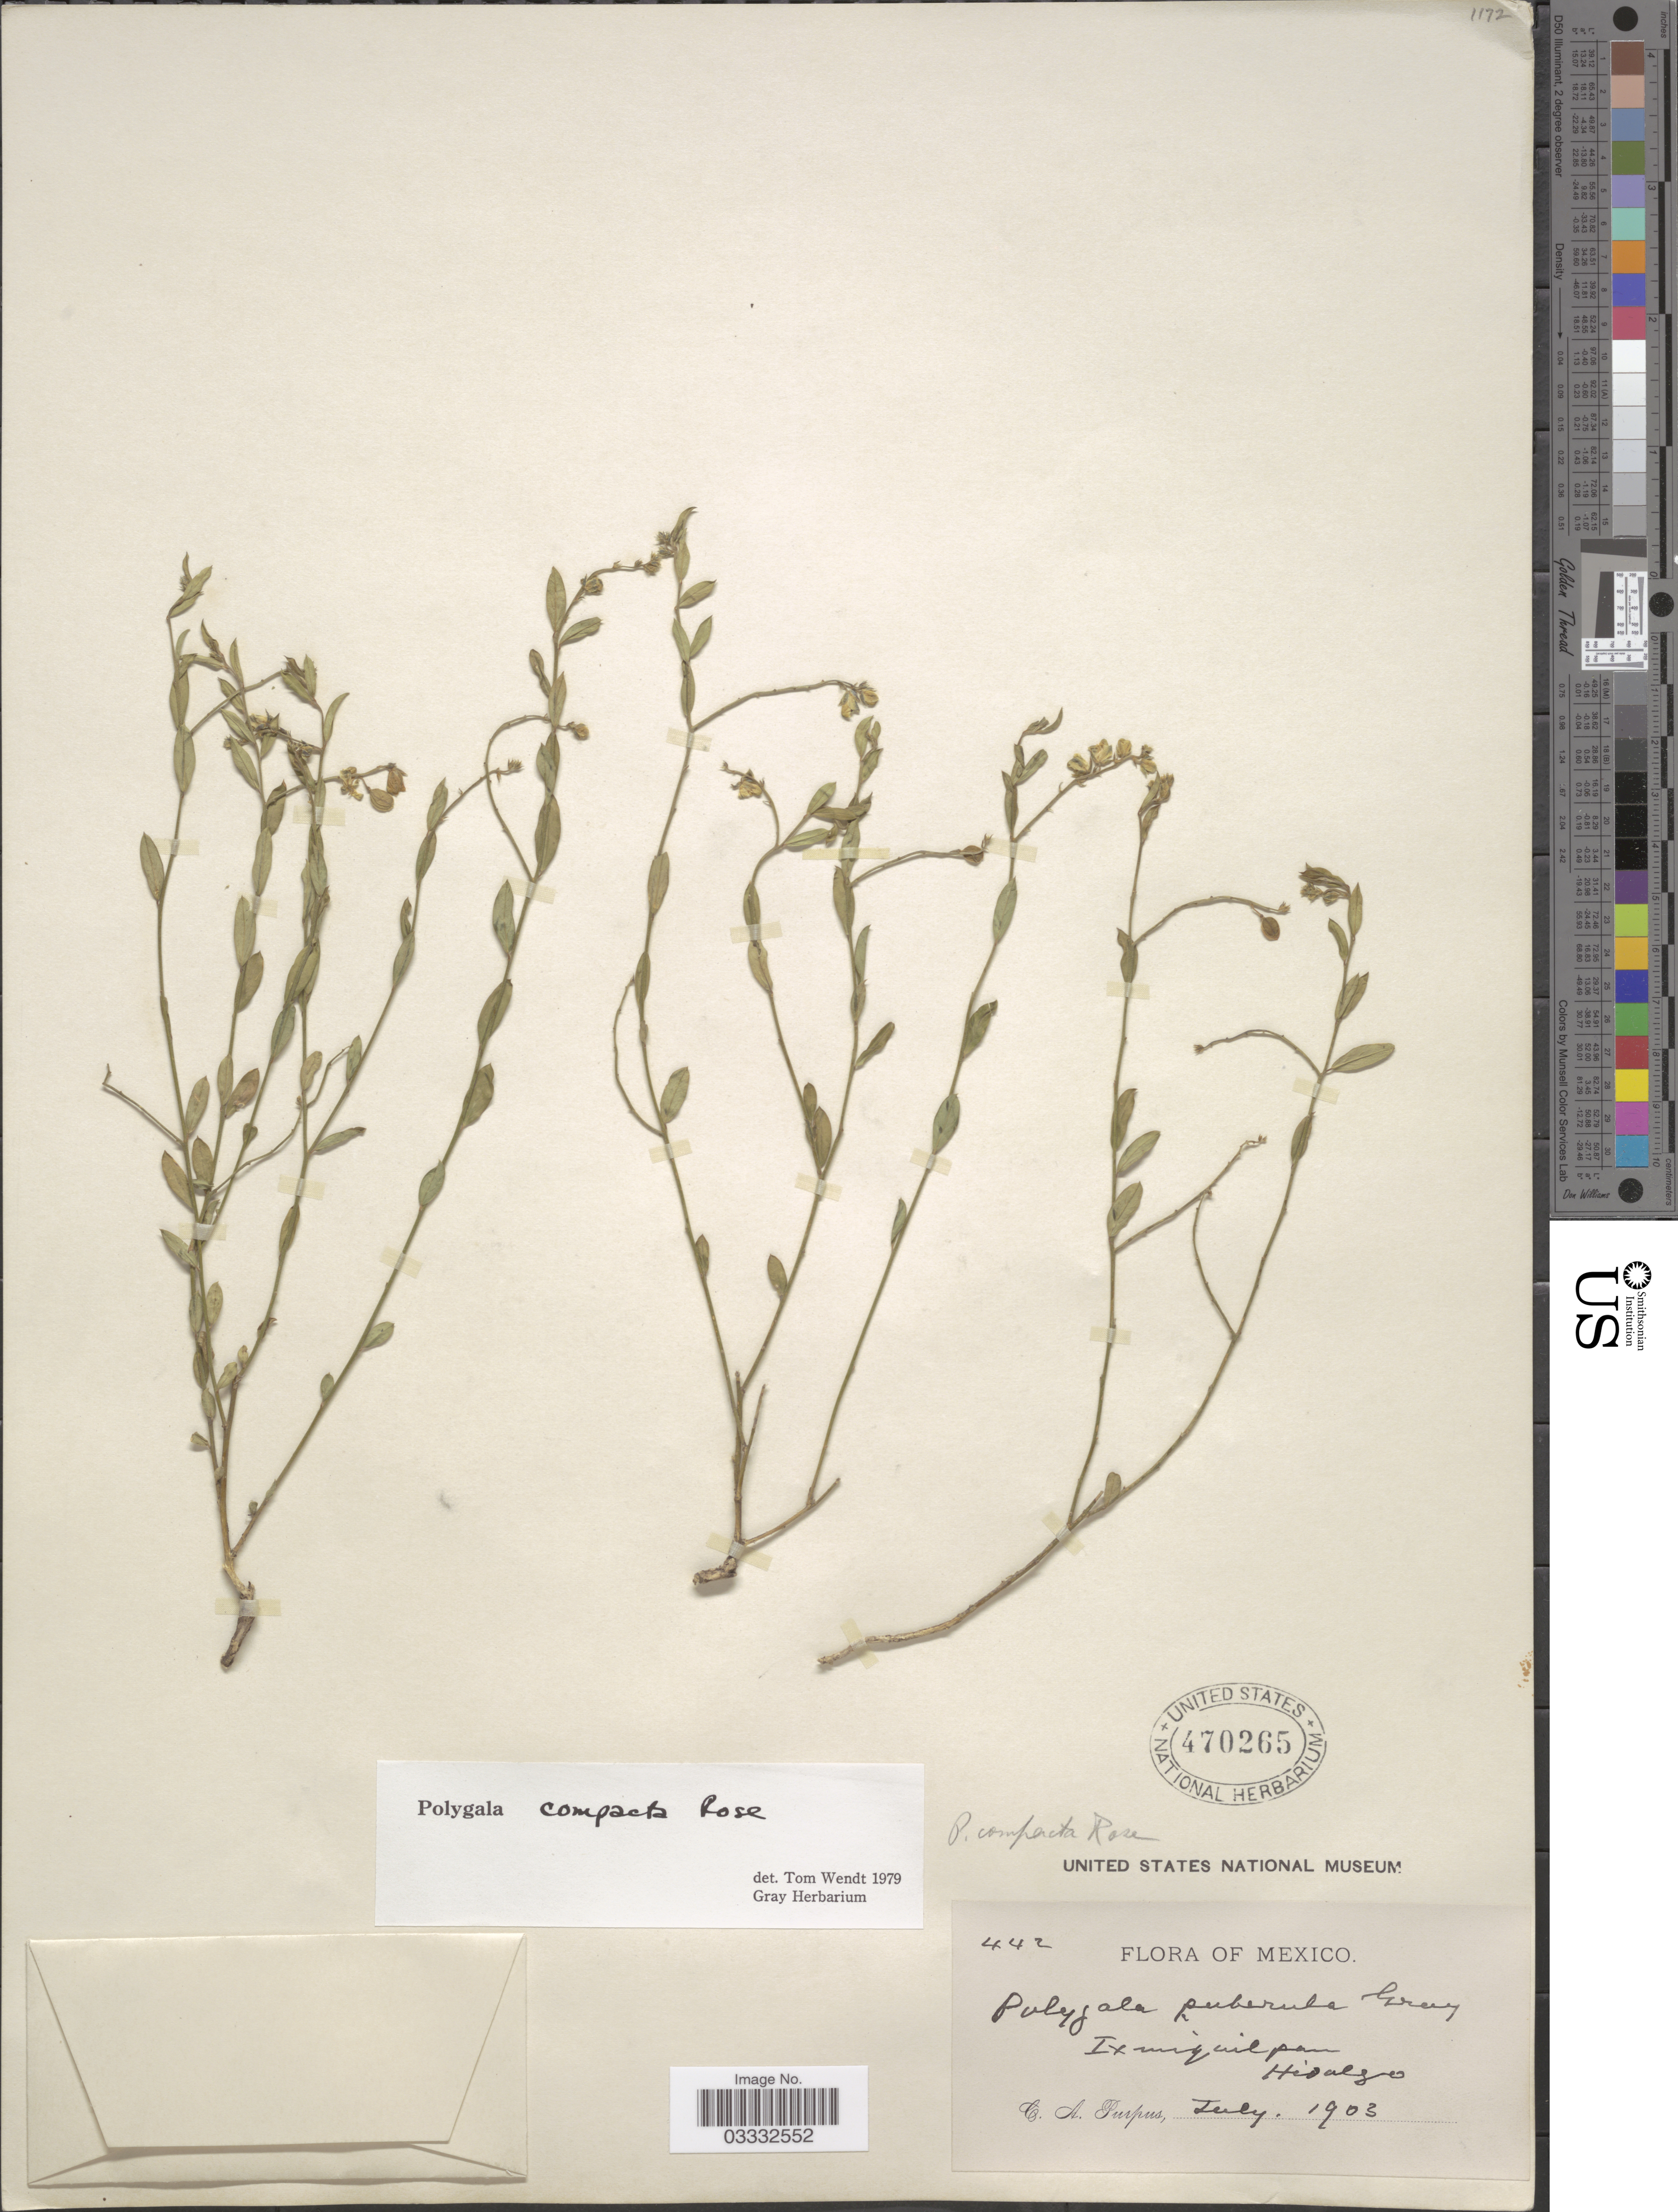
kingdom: Plantae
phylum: Tracheophyta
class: Magnoliopsida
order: Fabales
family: Polygalaceae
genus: Polygala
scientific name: Polygala compacta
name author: Rose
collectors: C. A. Purpus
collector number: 442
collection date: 1903-07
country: Mexico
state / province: Hidalgo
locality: Ixmiquilpan.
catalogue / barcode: US 470265